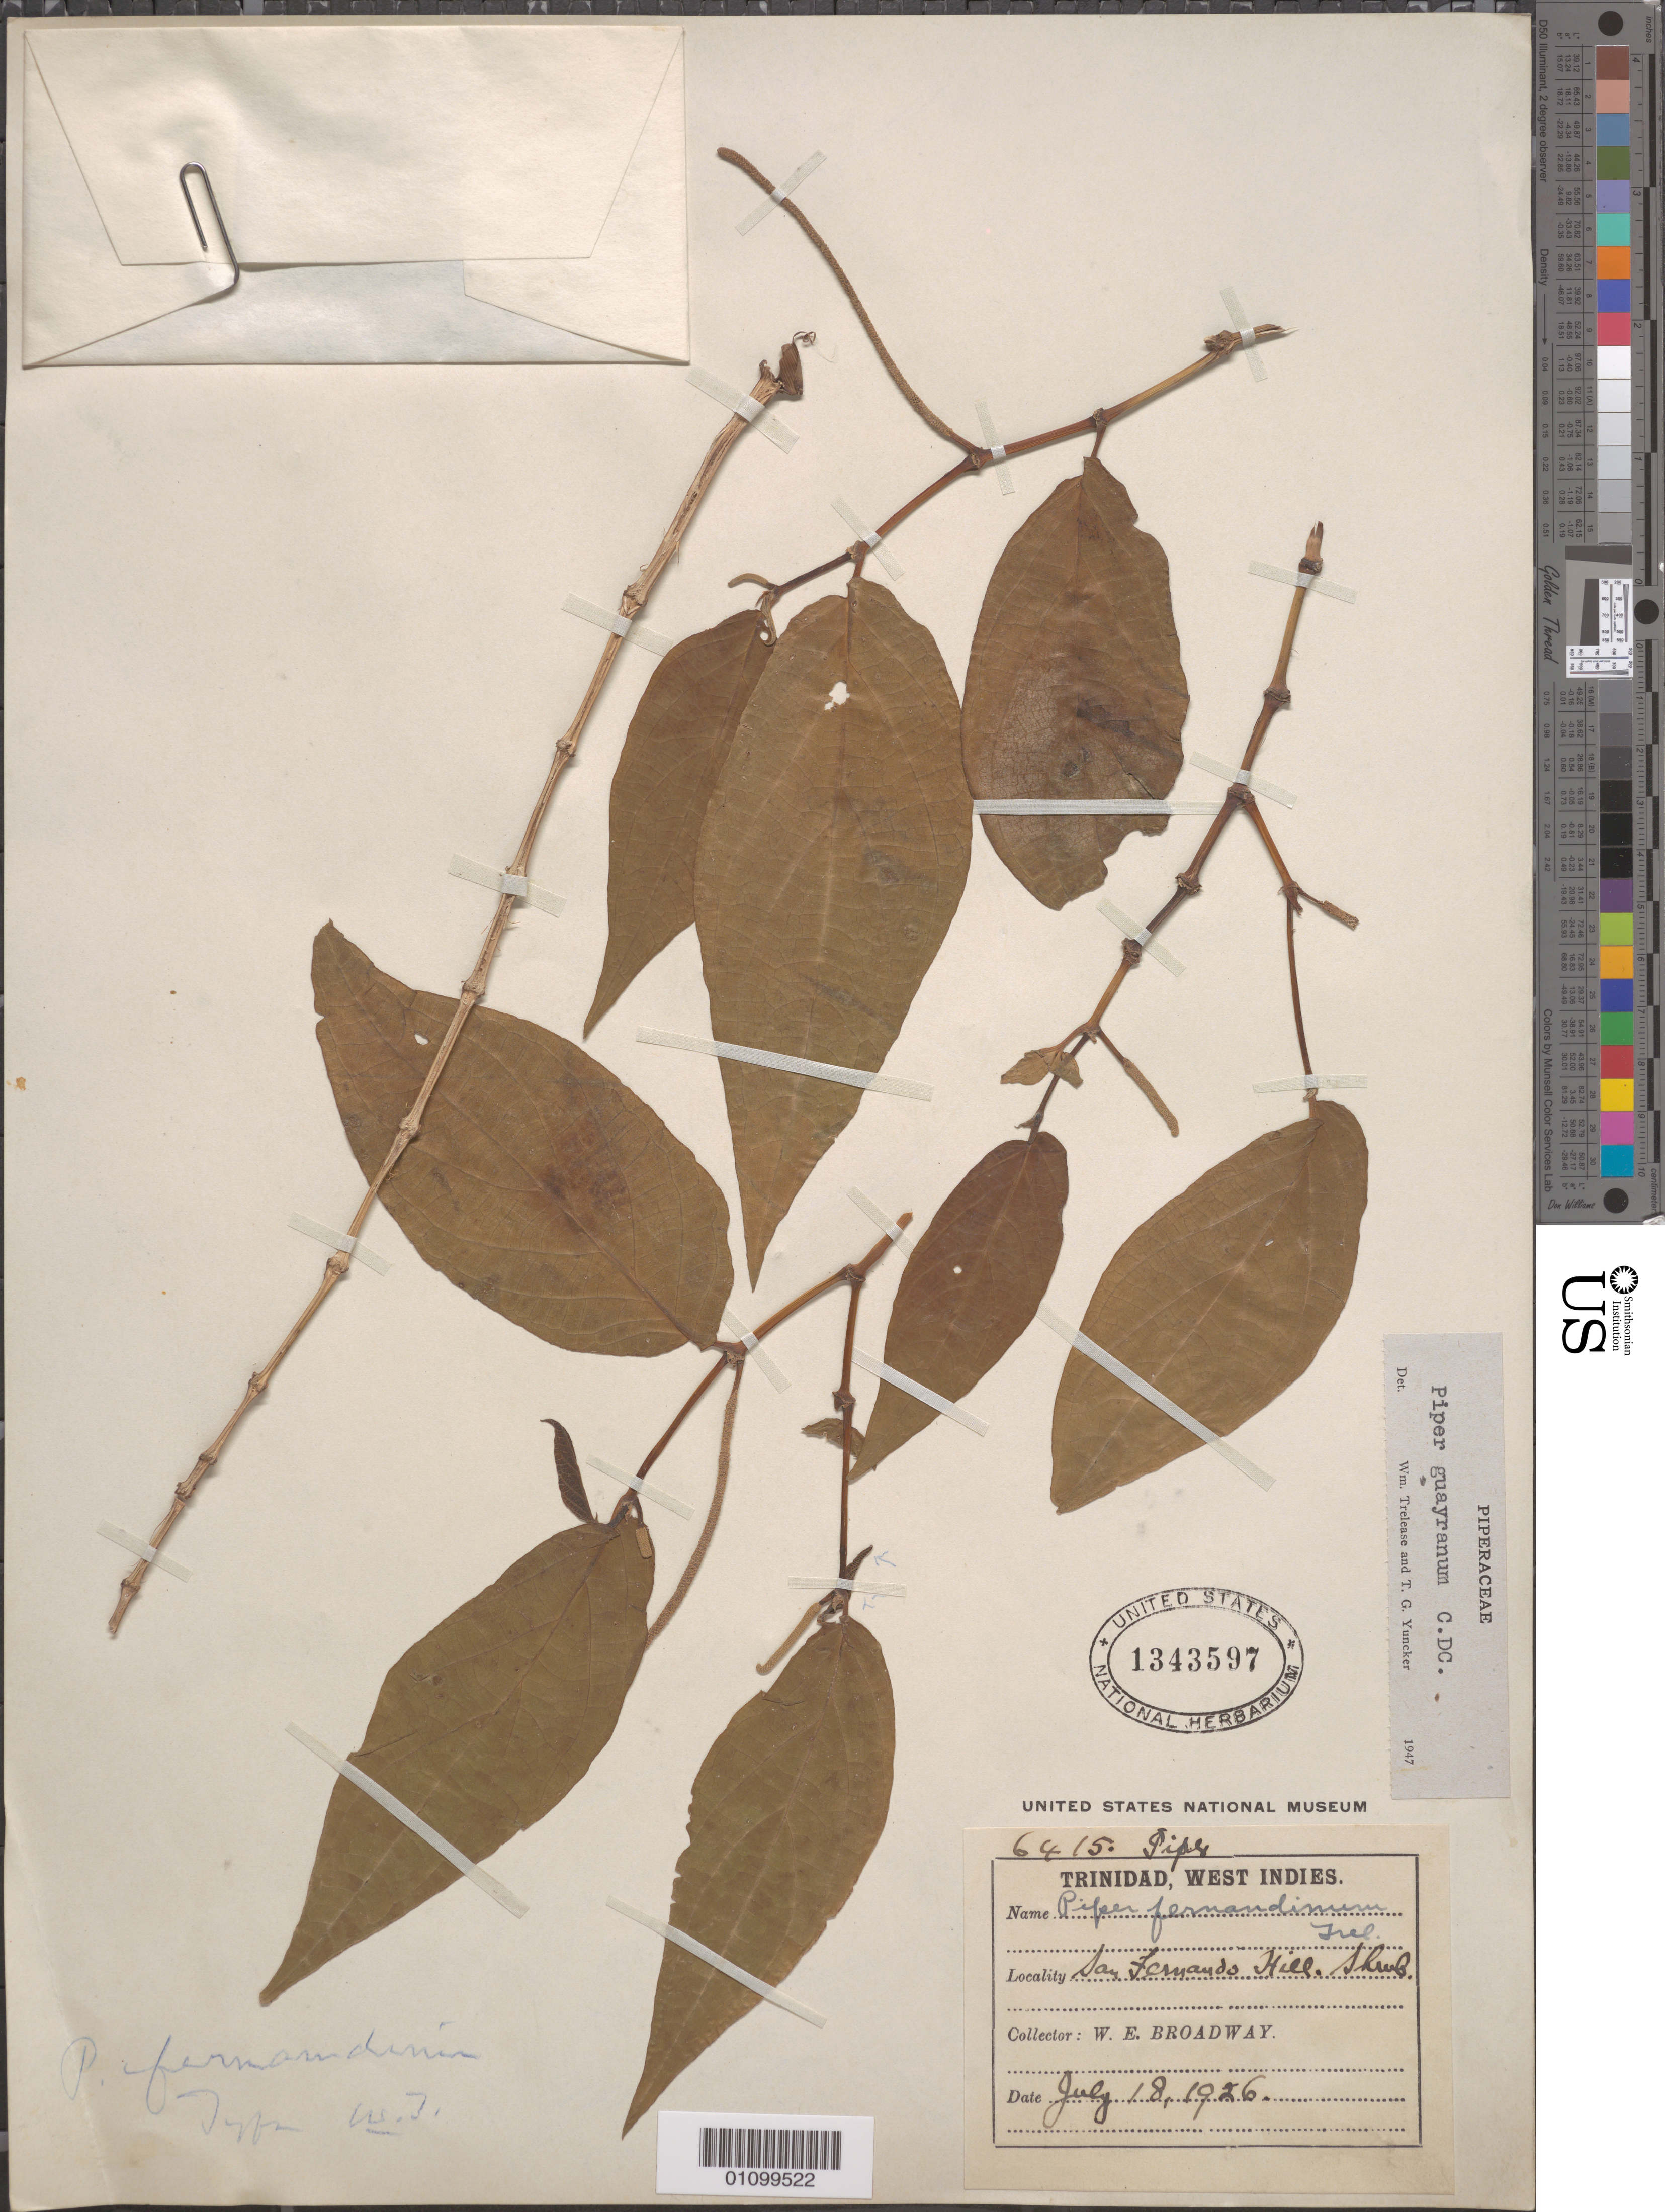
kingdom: Plantae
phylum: Tracheophyta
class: Magnoliopsida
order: Piperales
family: Piperaceae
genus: Piper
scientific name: Piper guayranum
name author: C. DC.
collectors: W. E. Broadway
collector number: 6415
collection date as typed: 18 Jul 1926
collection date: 1926-07-18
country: Trinidad and Tobago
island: Trinidad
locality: San Fernando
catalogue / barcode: US 1343597